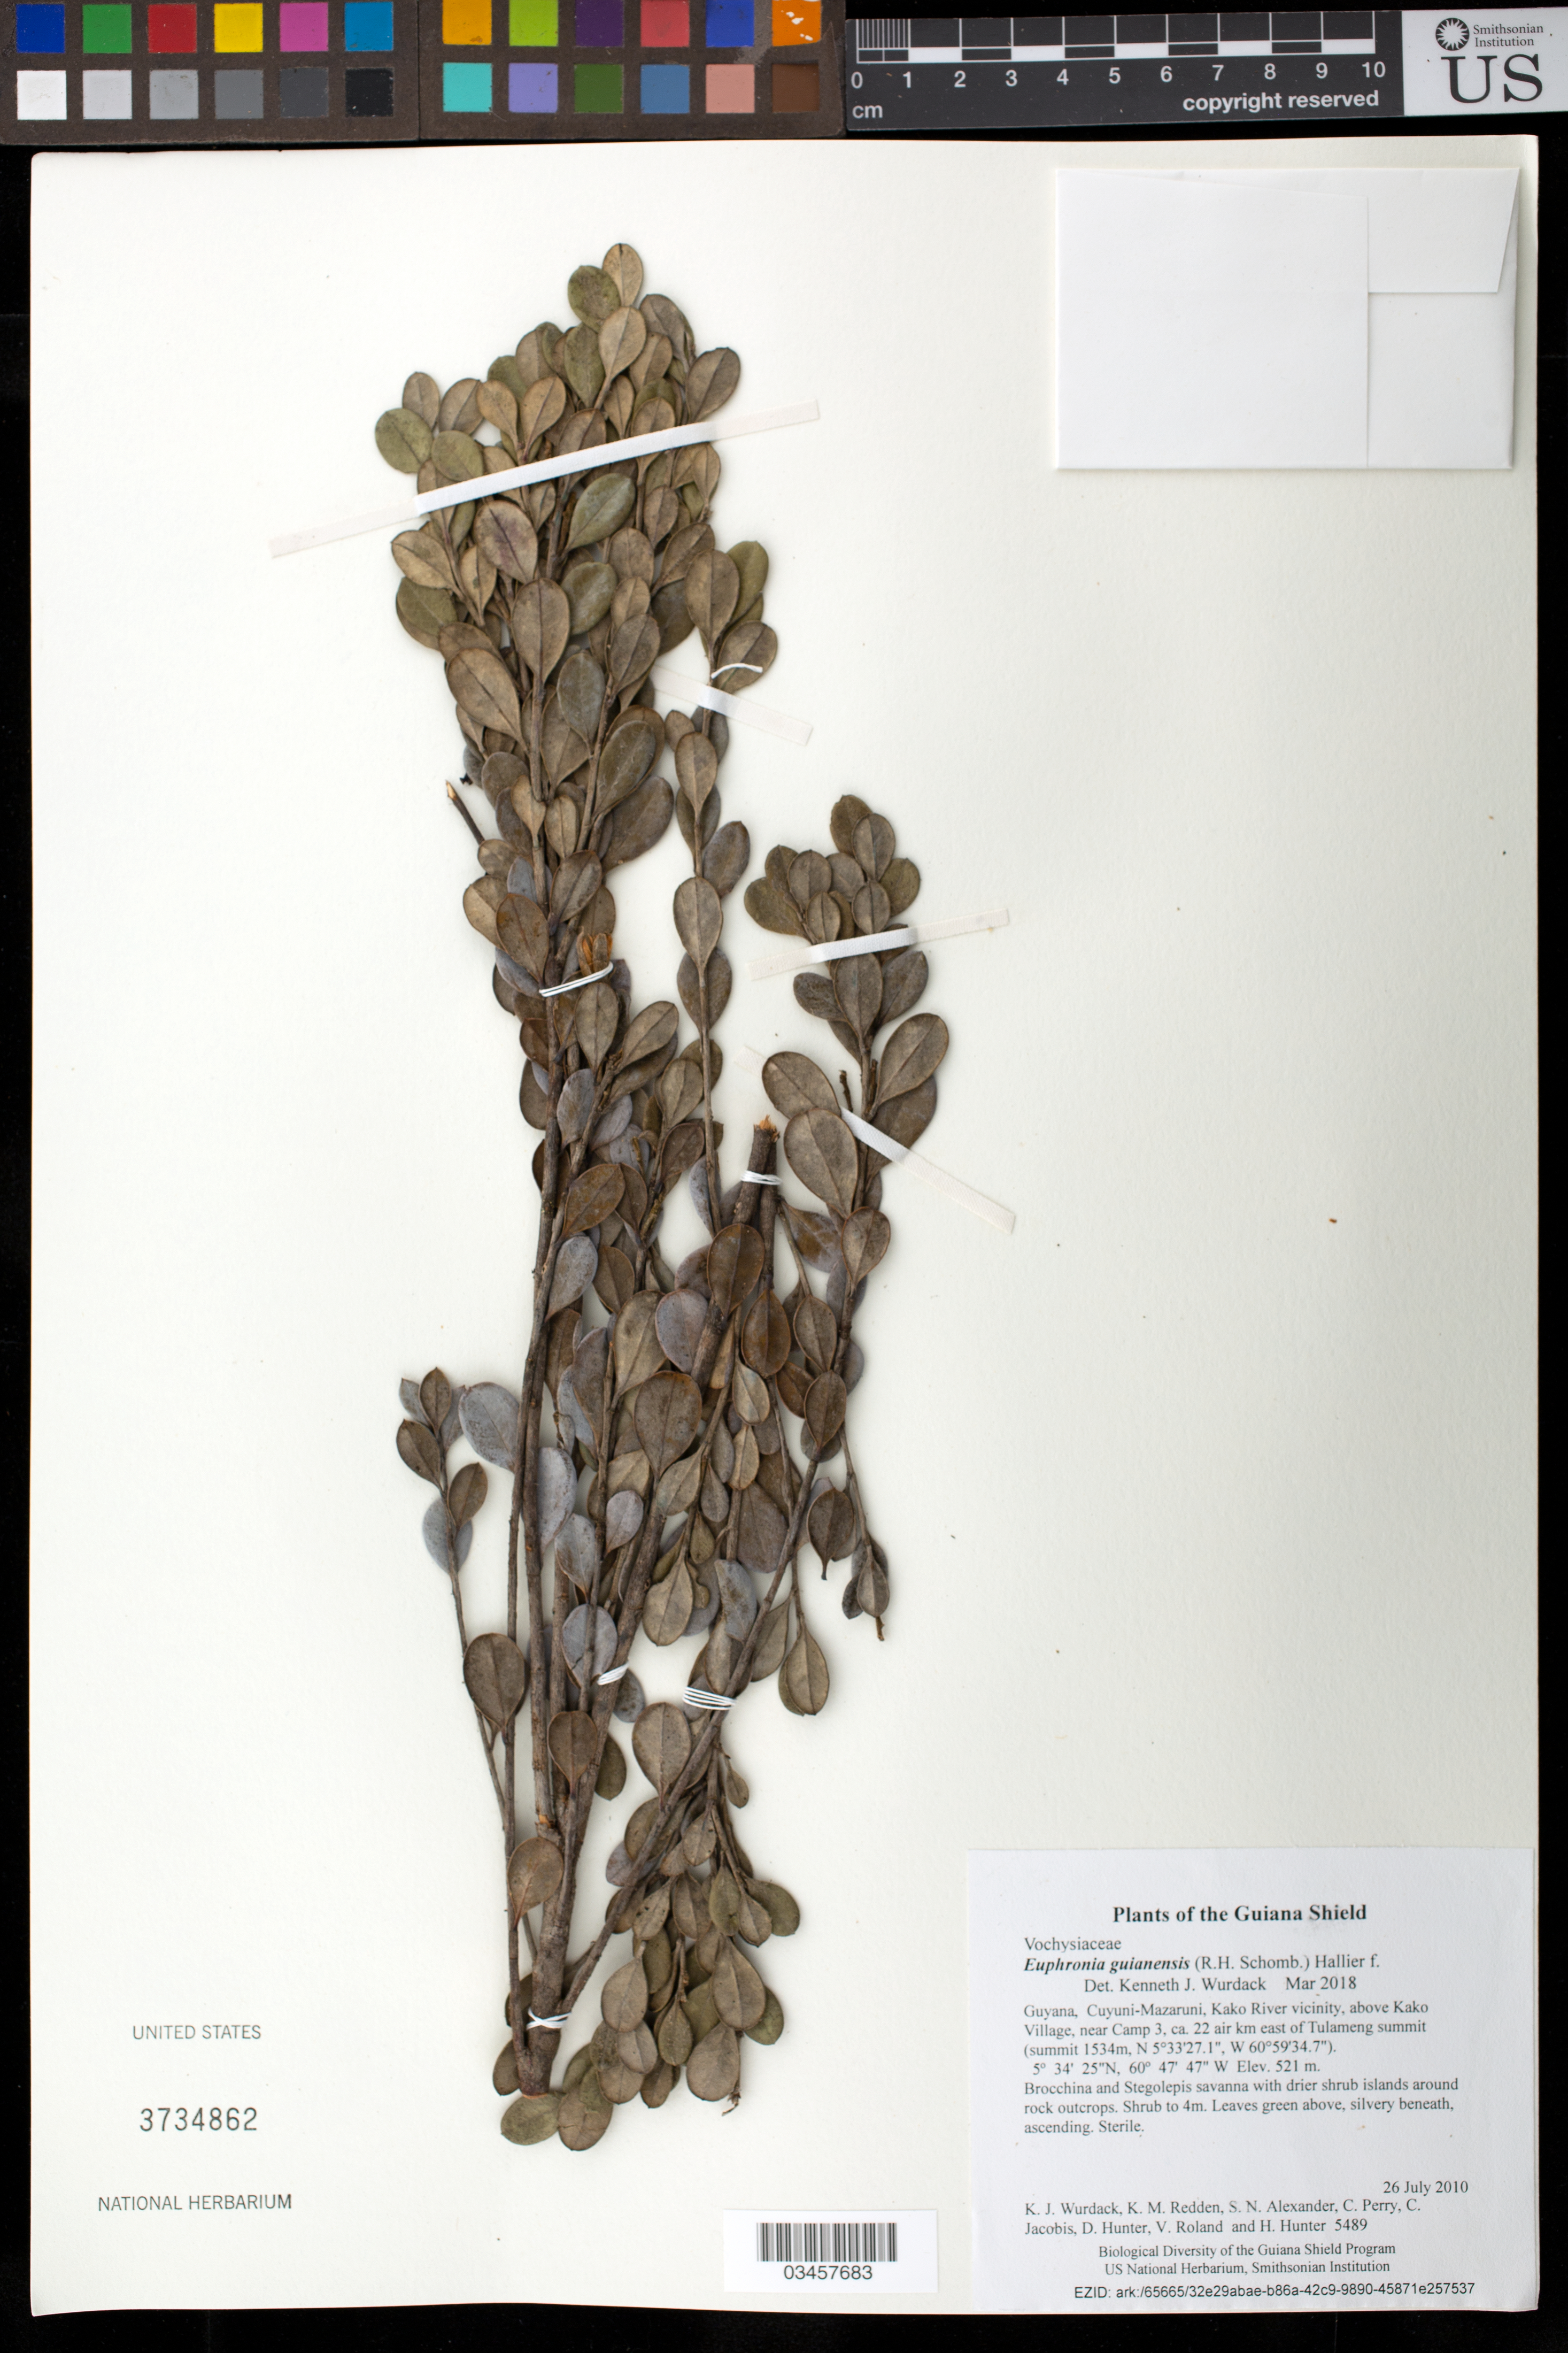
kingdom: Plantae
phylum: Tracheophyta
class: Magnoliopsida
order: Malpighiales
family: Euphroniaceae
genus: Euphronia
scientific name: Euphronia guianensis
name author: (R.H. Schomb.) Hallier f.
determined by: Wurdack, Kenneth J., (US), Smithsonian Institution - National Museum of Natural History (UNITED STATES)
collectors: K. Wurdack, K. M. Redden, S. N. Alexander, C. Perry, C. Jacobis, D. Hunter, V. Roland & H. Hunter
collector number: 5489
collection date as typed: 26 July 2010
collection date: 2010-07-26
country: Guyana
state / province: Cuyuni-Mazaruni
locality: Kako River vicinity, above Kako Village, near Camp 3, ca. 22 air km east of Tulameng summit (summit 1534m, N 5°33'27.1", W 60°59'34.7")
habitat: Brocchina and Stegolepis savanna with drier shrub islands around rock outcrops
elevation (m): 521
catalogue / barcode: US 3734862